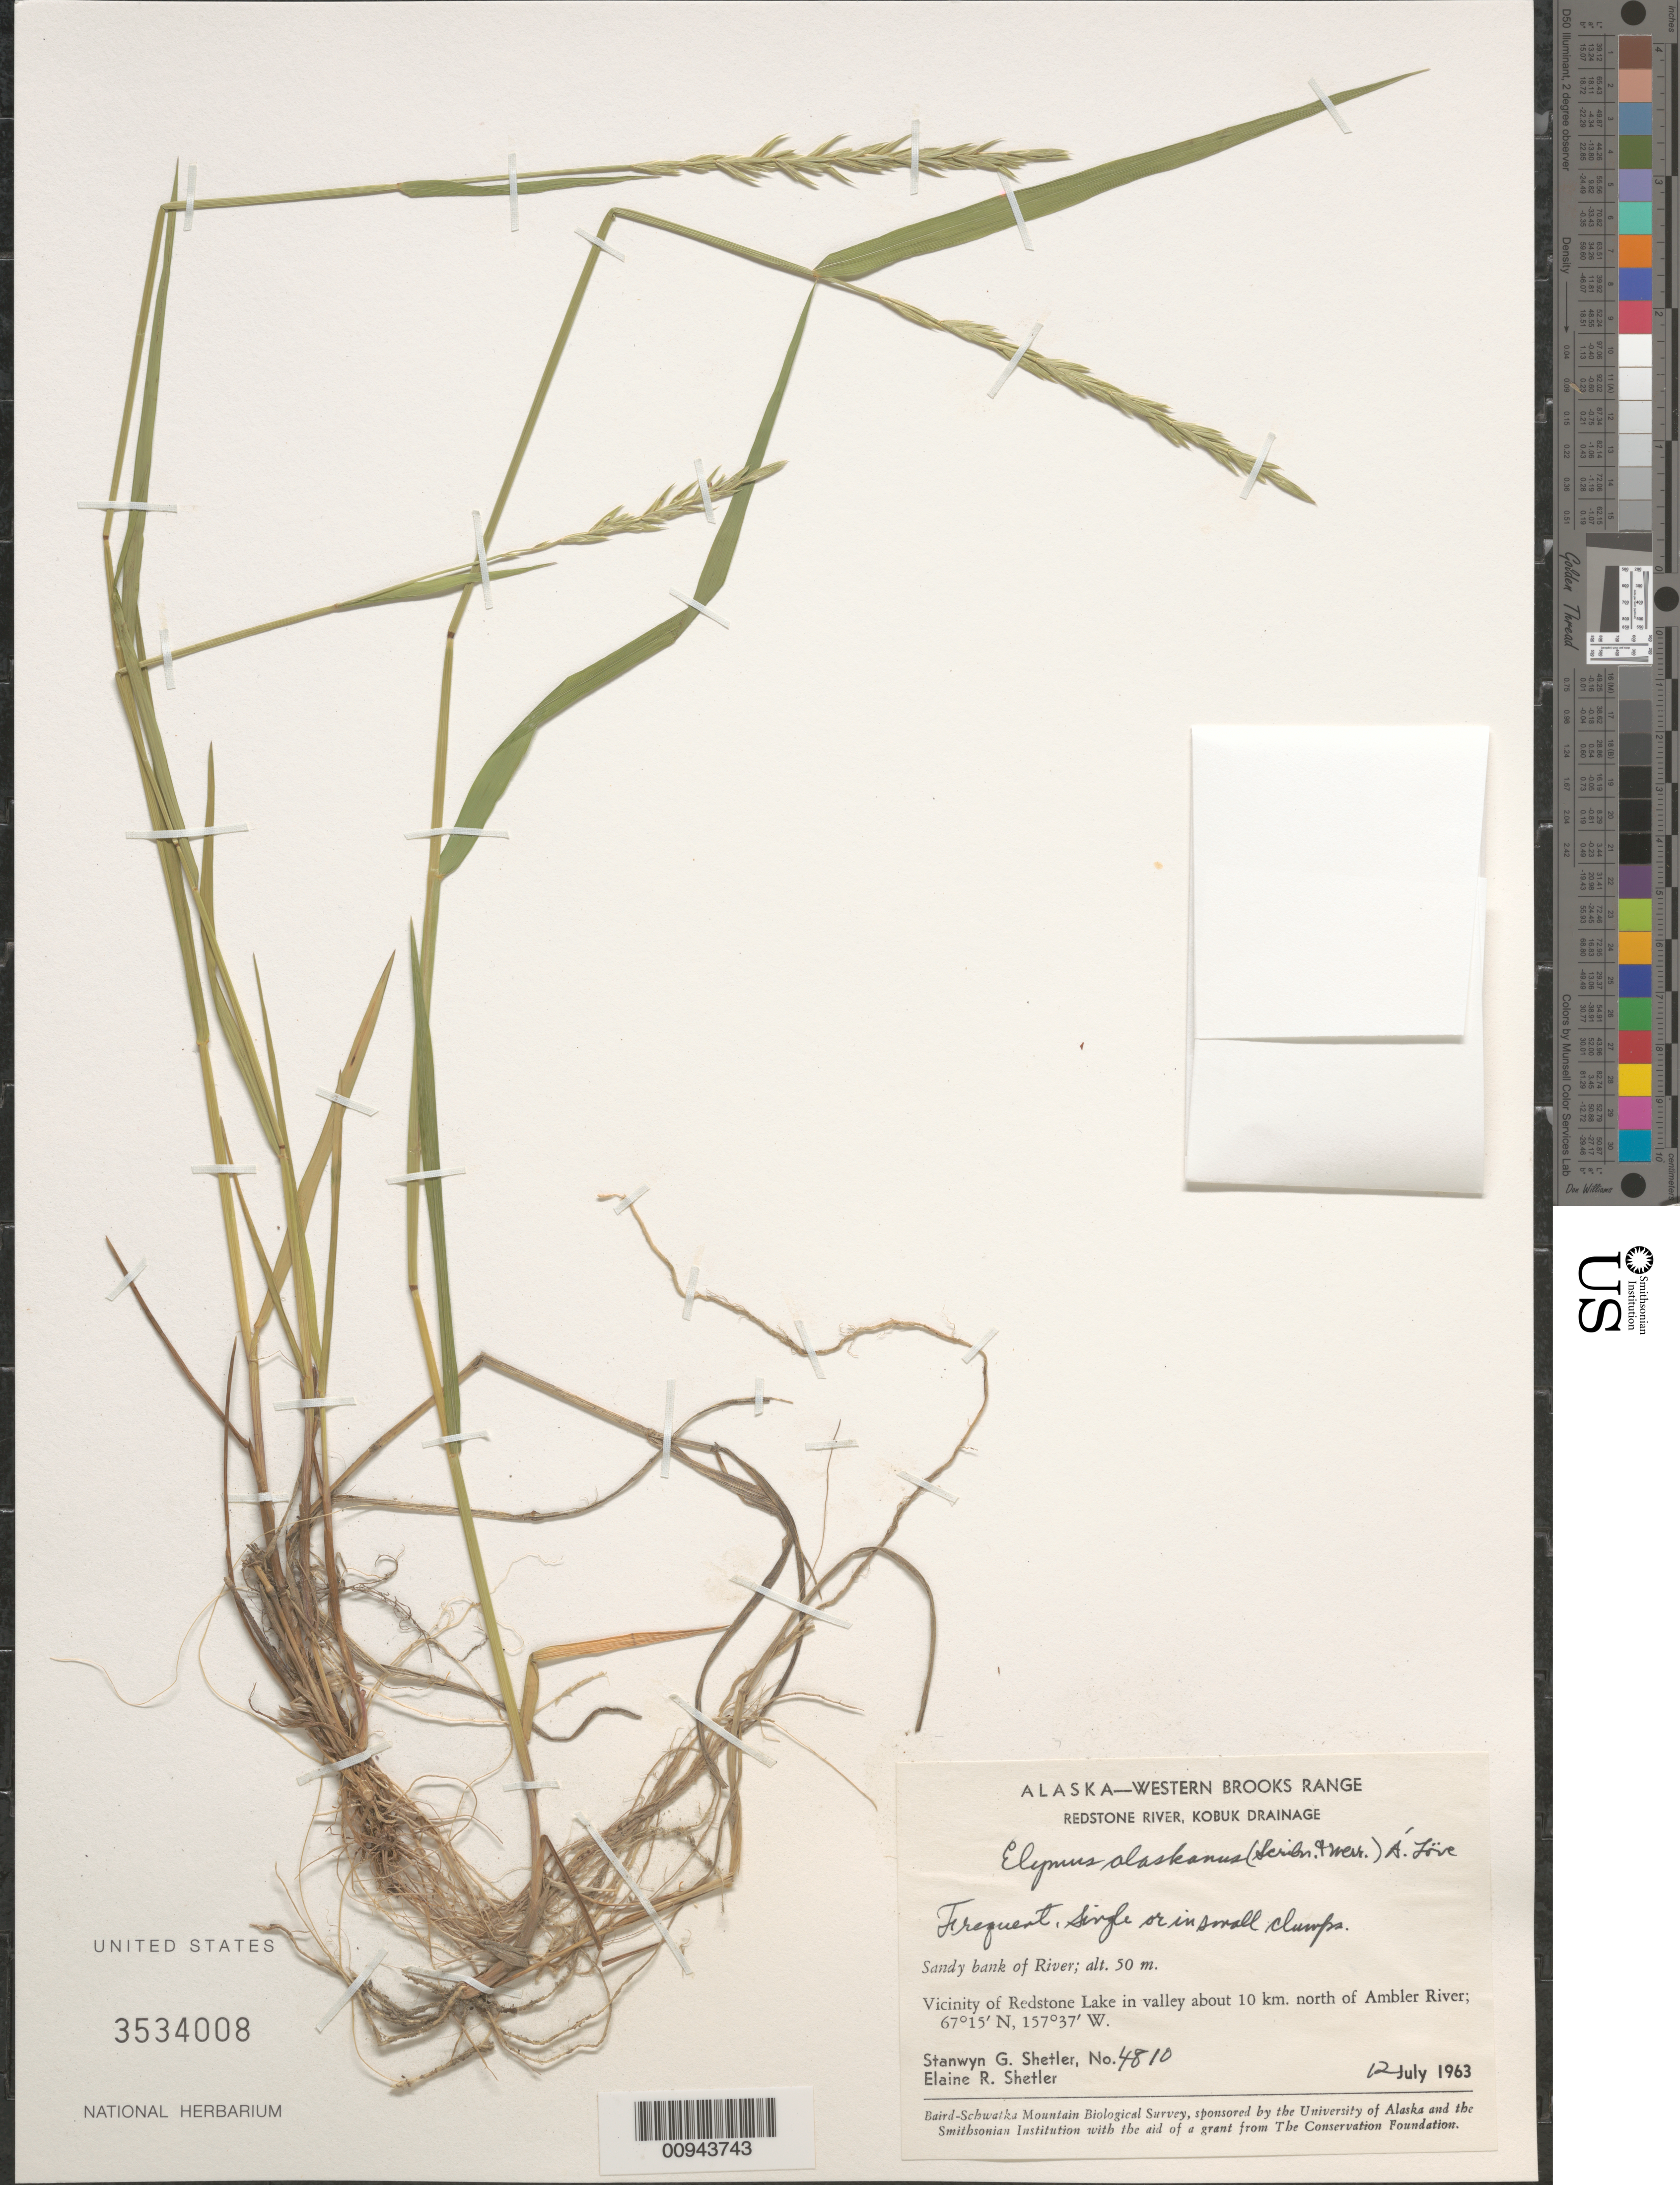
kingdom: Plantae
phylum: Tracheophyta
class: Liliopsida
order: Poales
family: Poaceae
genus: Elymus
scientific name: Elymus alaskanus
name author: (Scribn. & Merr.) Á. Löve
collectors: S. Shetler & E. R. Shetler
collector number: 4810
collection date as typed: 12 Jul 1963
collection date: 1963-07-12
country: United States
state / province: Alaska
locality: Vicinity of Redstone Lake in valley about 10 km. north of Ambler River. Western Brooks Range, Redstone River, Kobuk Drainage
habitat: Sandy bank of river.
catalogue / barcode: US 3534008